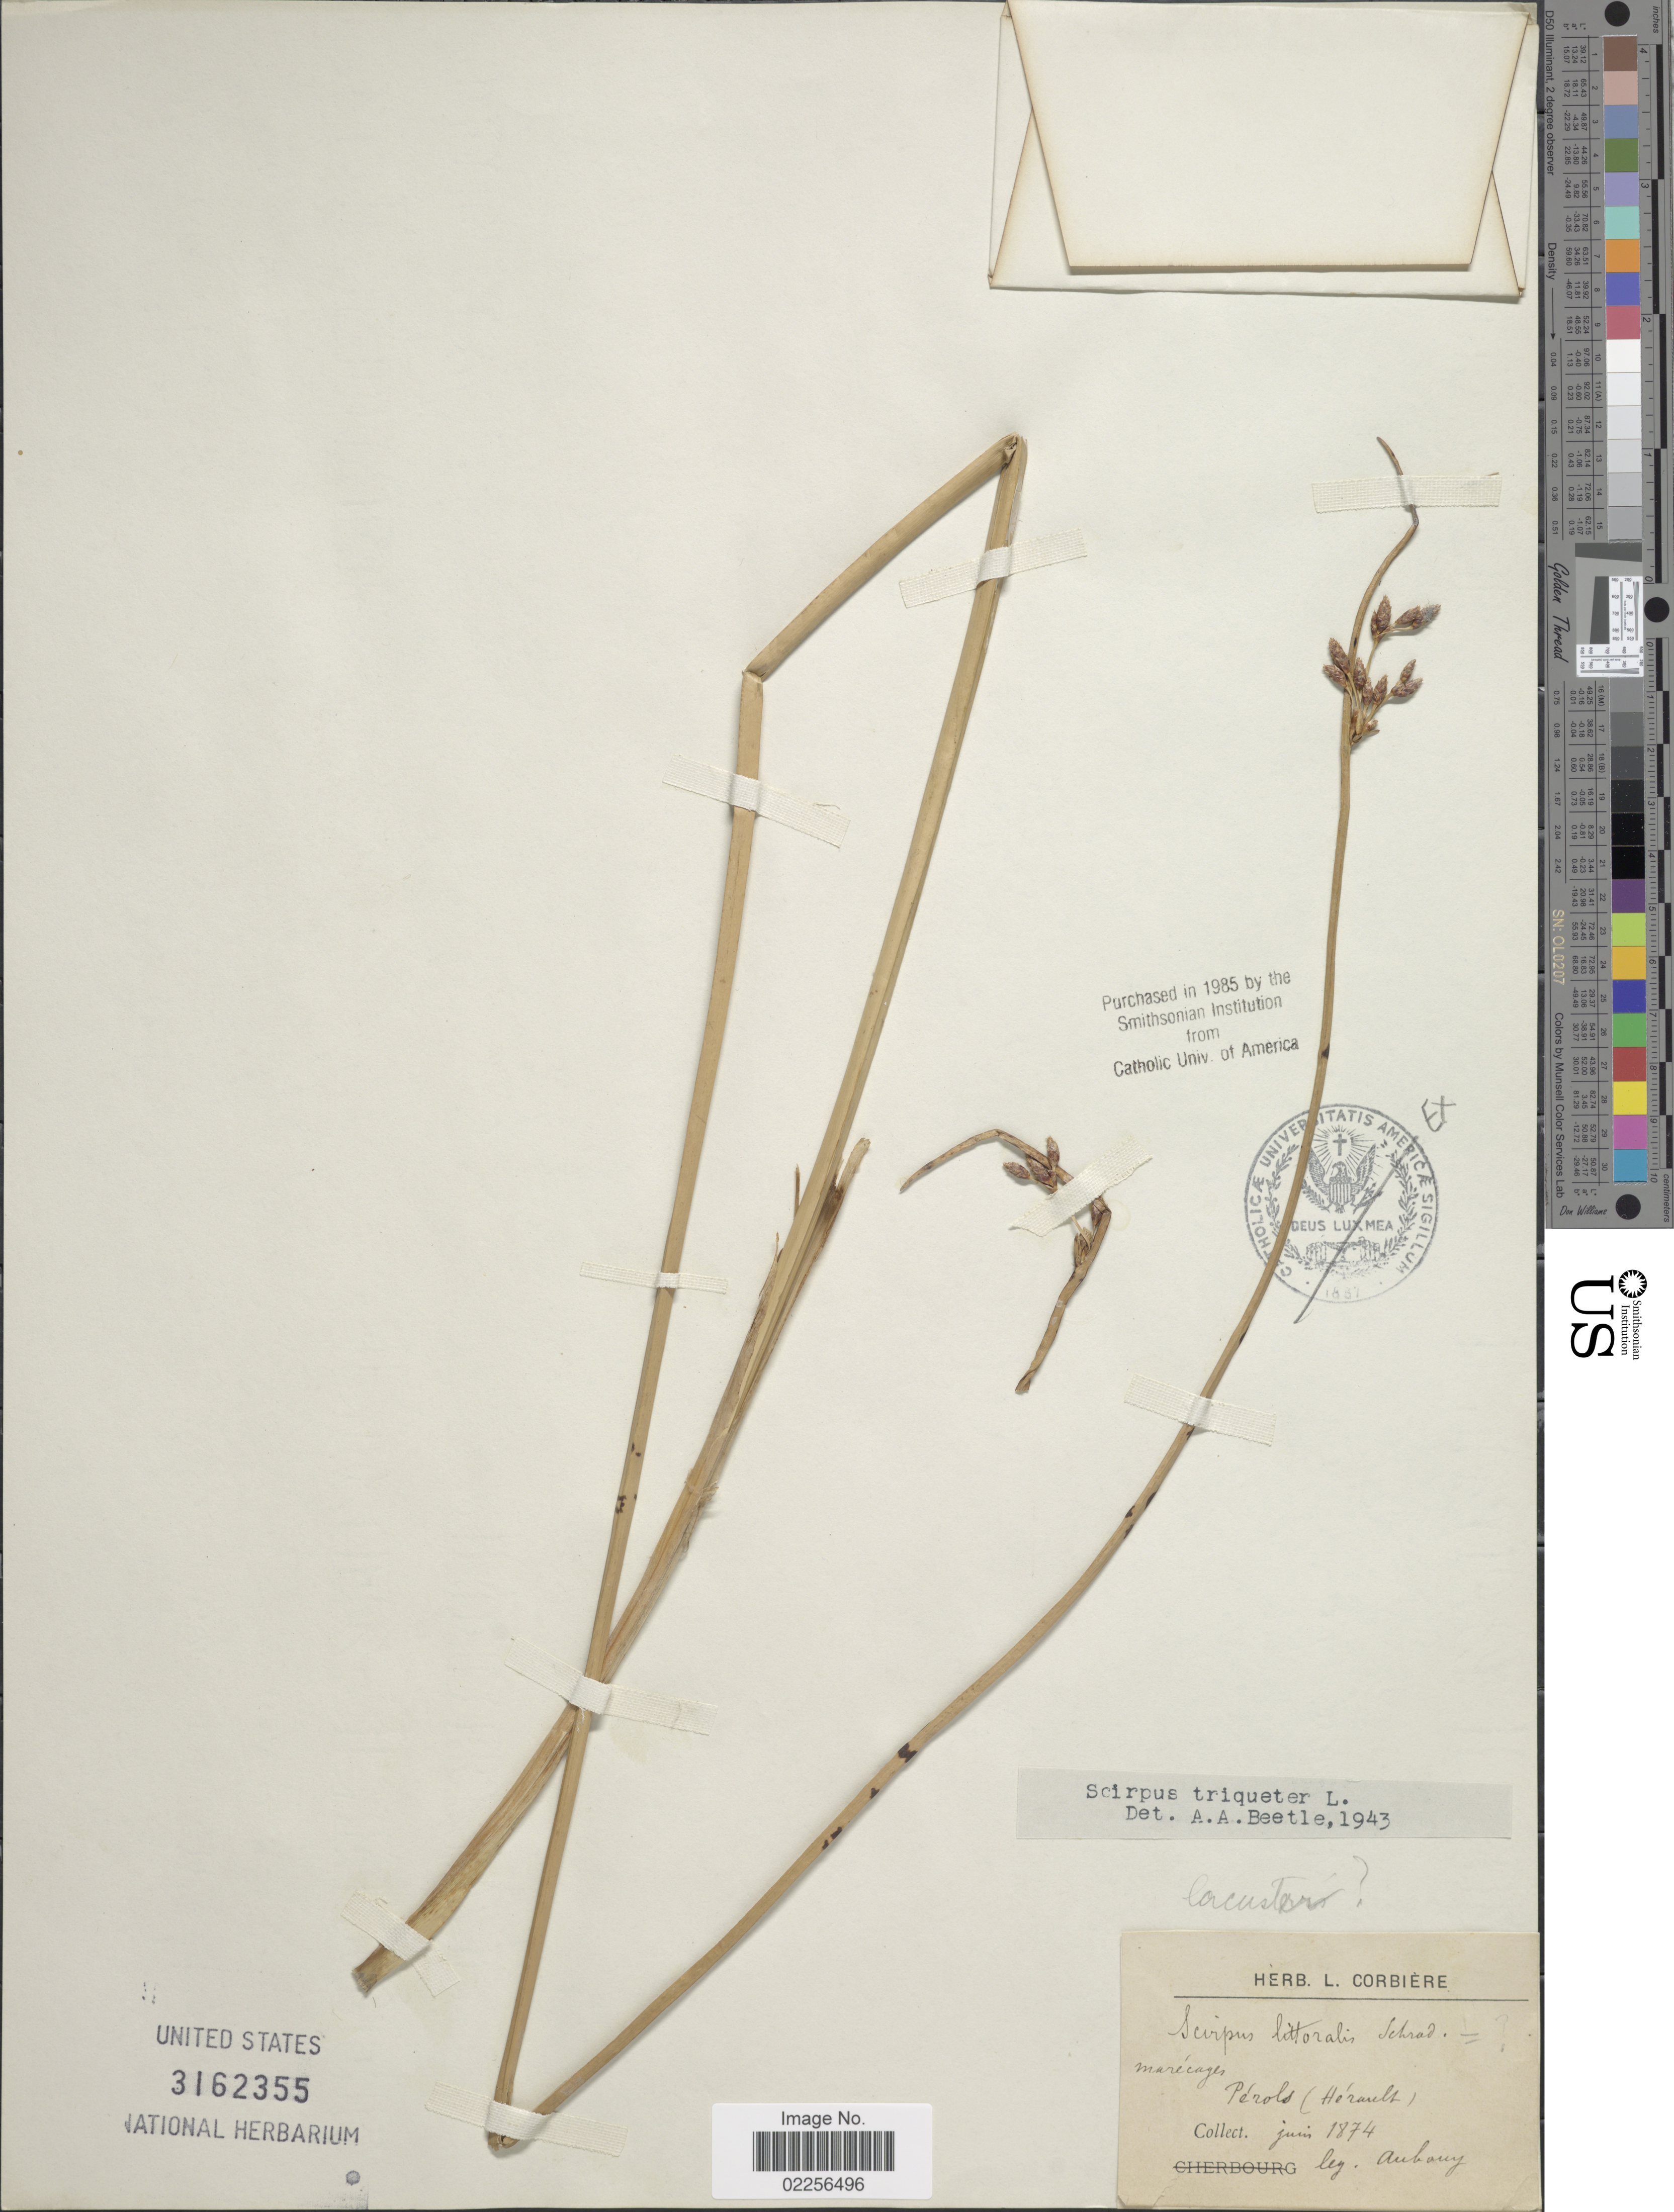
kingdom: Plantae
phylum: Tracheophyta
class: Liliopsida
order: Poales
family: Cyperaceae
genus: Schoenoplectus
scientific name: Schoenoplectus triqueter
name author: (L.) Palla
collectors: Aubouy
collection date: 1874-06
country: France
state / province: Occitanie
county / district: Hérault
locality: Perols (Herault)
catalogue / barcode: US 3162355